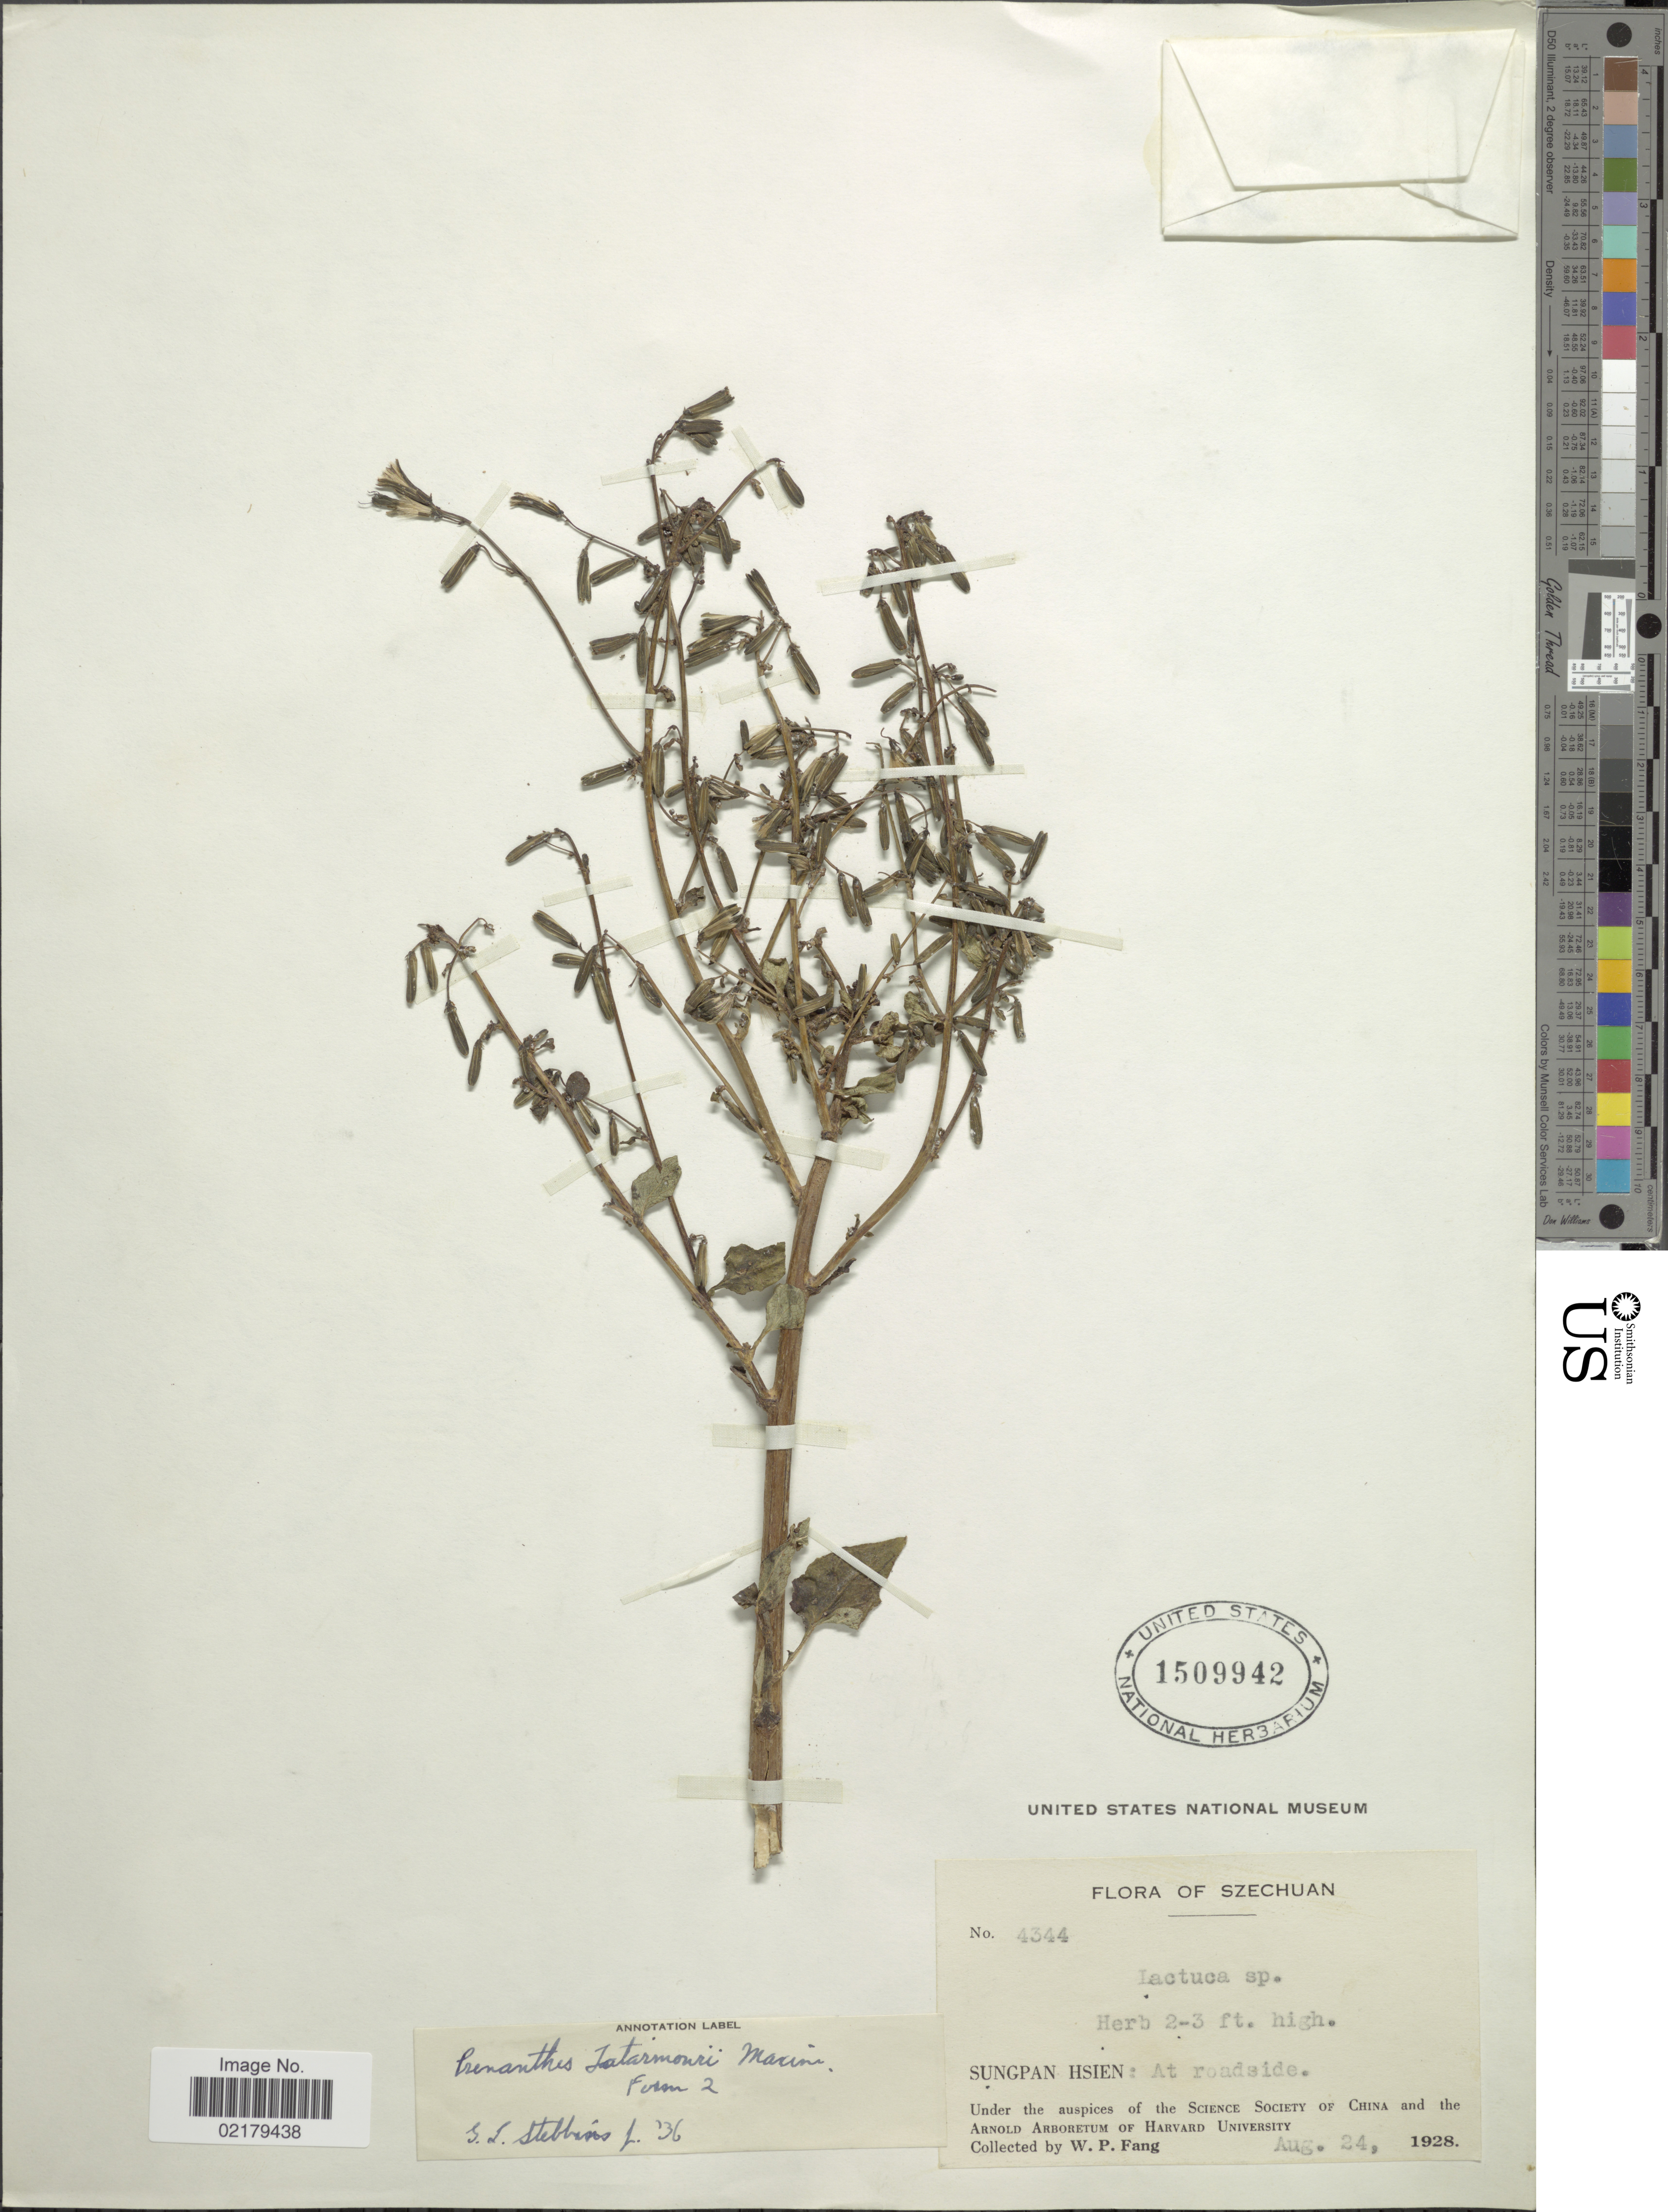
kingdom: Plantae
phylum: Tracheophyta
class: Magnoliopsida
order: Asterales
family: Asteraceae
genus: Nabalus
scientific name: Nabalus tatarinowii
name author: (Maxim.) Nakai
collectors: W. P. Fang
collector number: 4344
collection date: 1928-08-24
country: China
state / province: Sichuan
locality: Szechuna, Sungpan Hsien: At roadside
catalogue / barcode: US 1509942